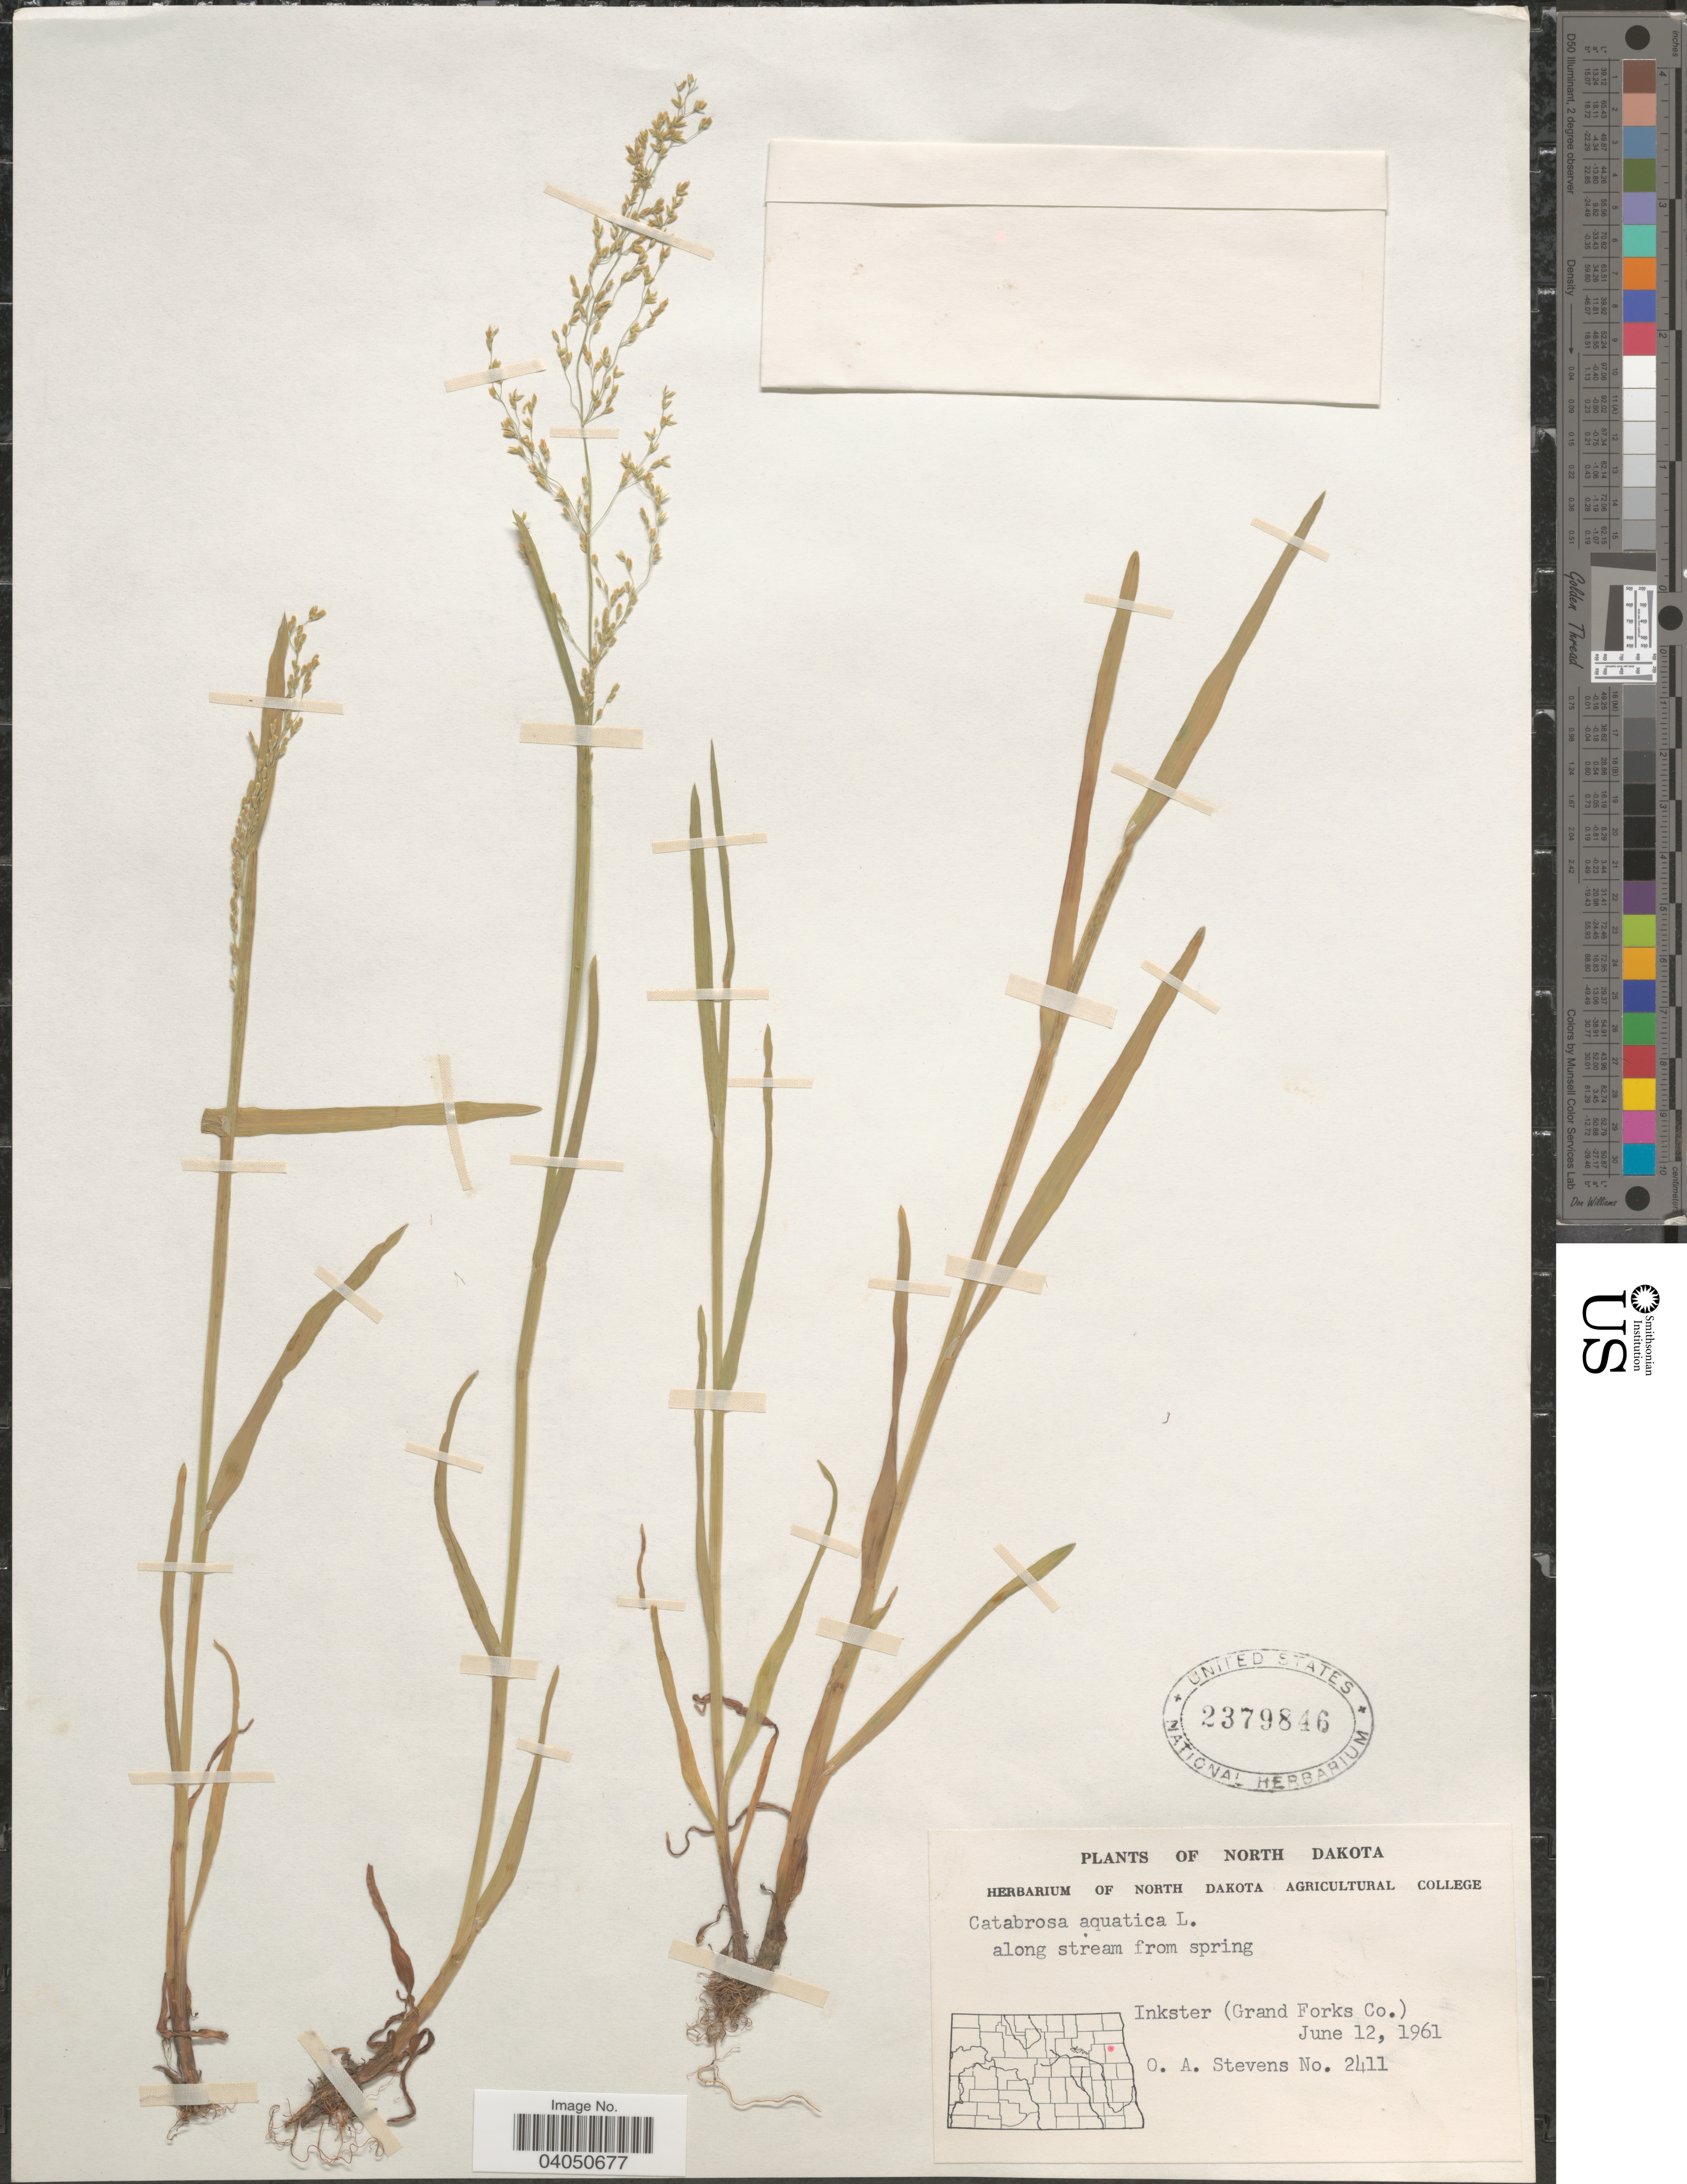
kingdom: Plantae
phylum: Tracheophyta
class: Liliopsida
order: Poales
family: Poaceae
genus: Catabrosa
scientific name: Catabrosa aquatica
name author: (L.) P. Beauv.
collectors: O. A. Stevens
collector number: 2411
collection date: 1961-06-12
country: United States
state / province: North Dakota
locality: Inkster (Grand Forks Co.).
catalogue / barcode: US 2379846